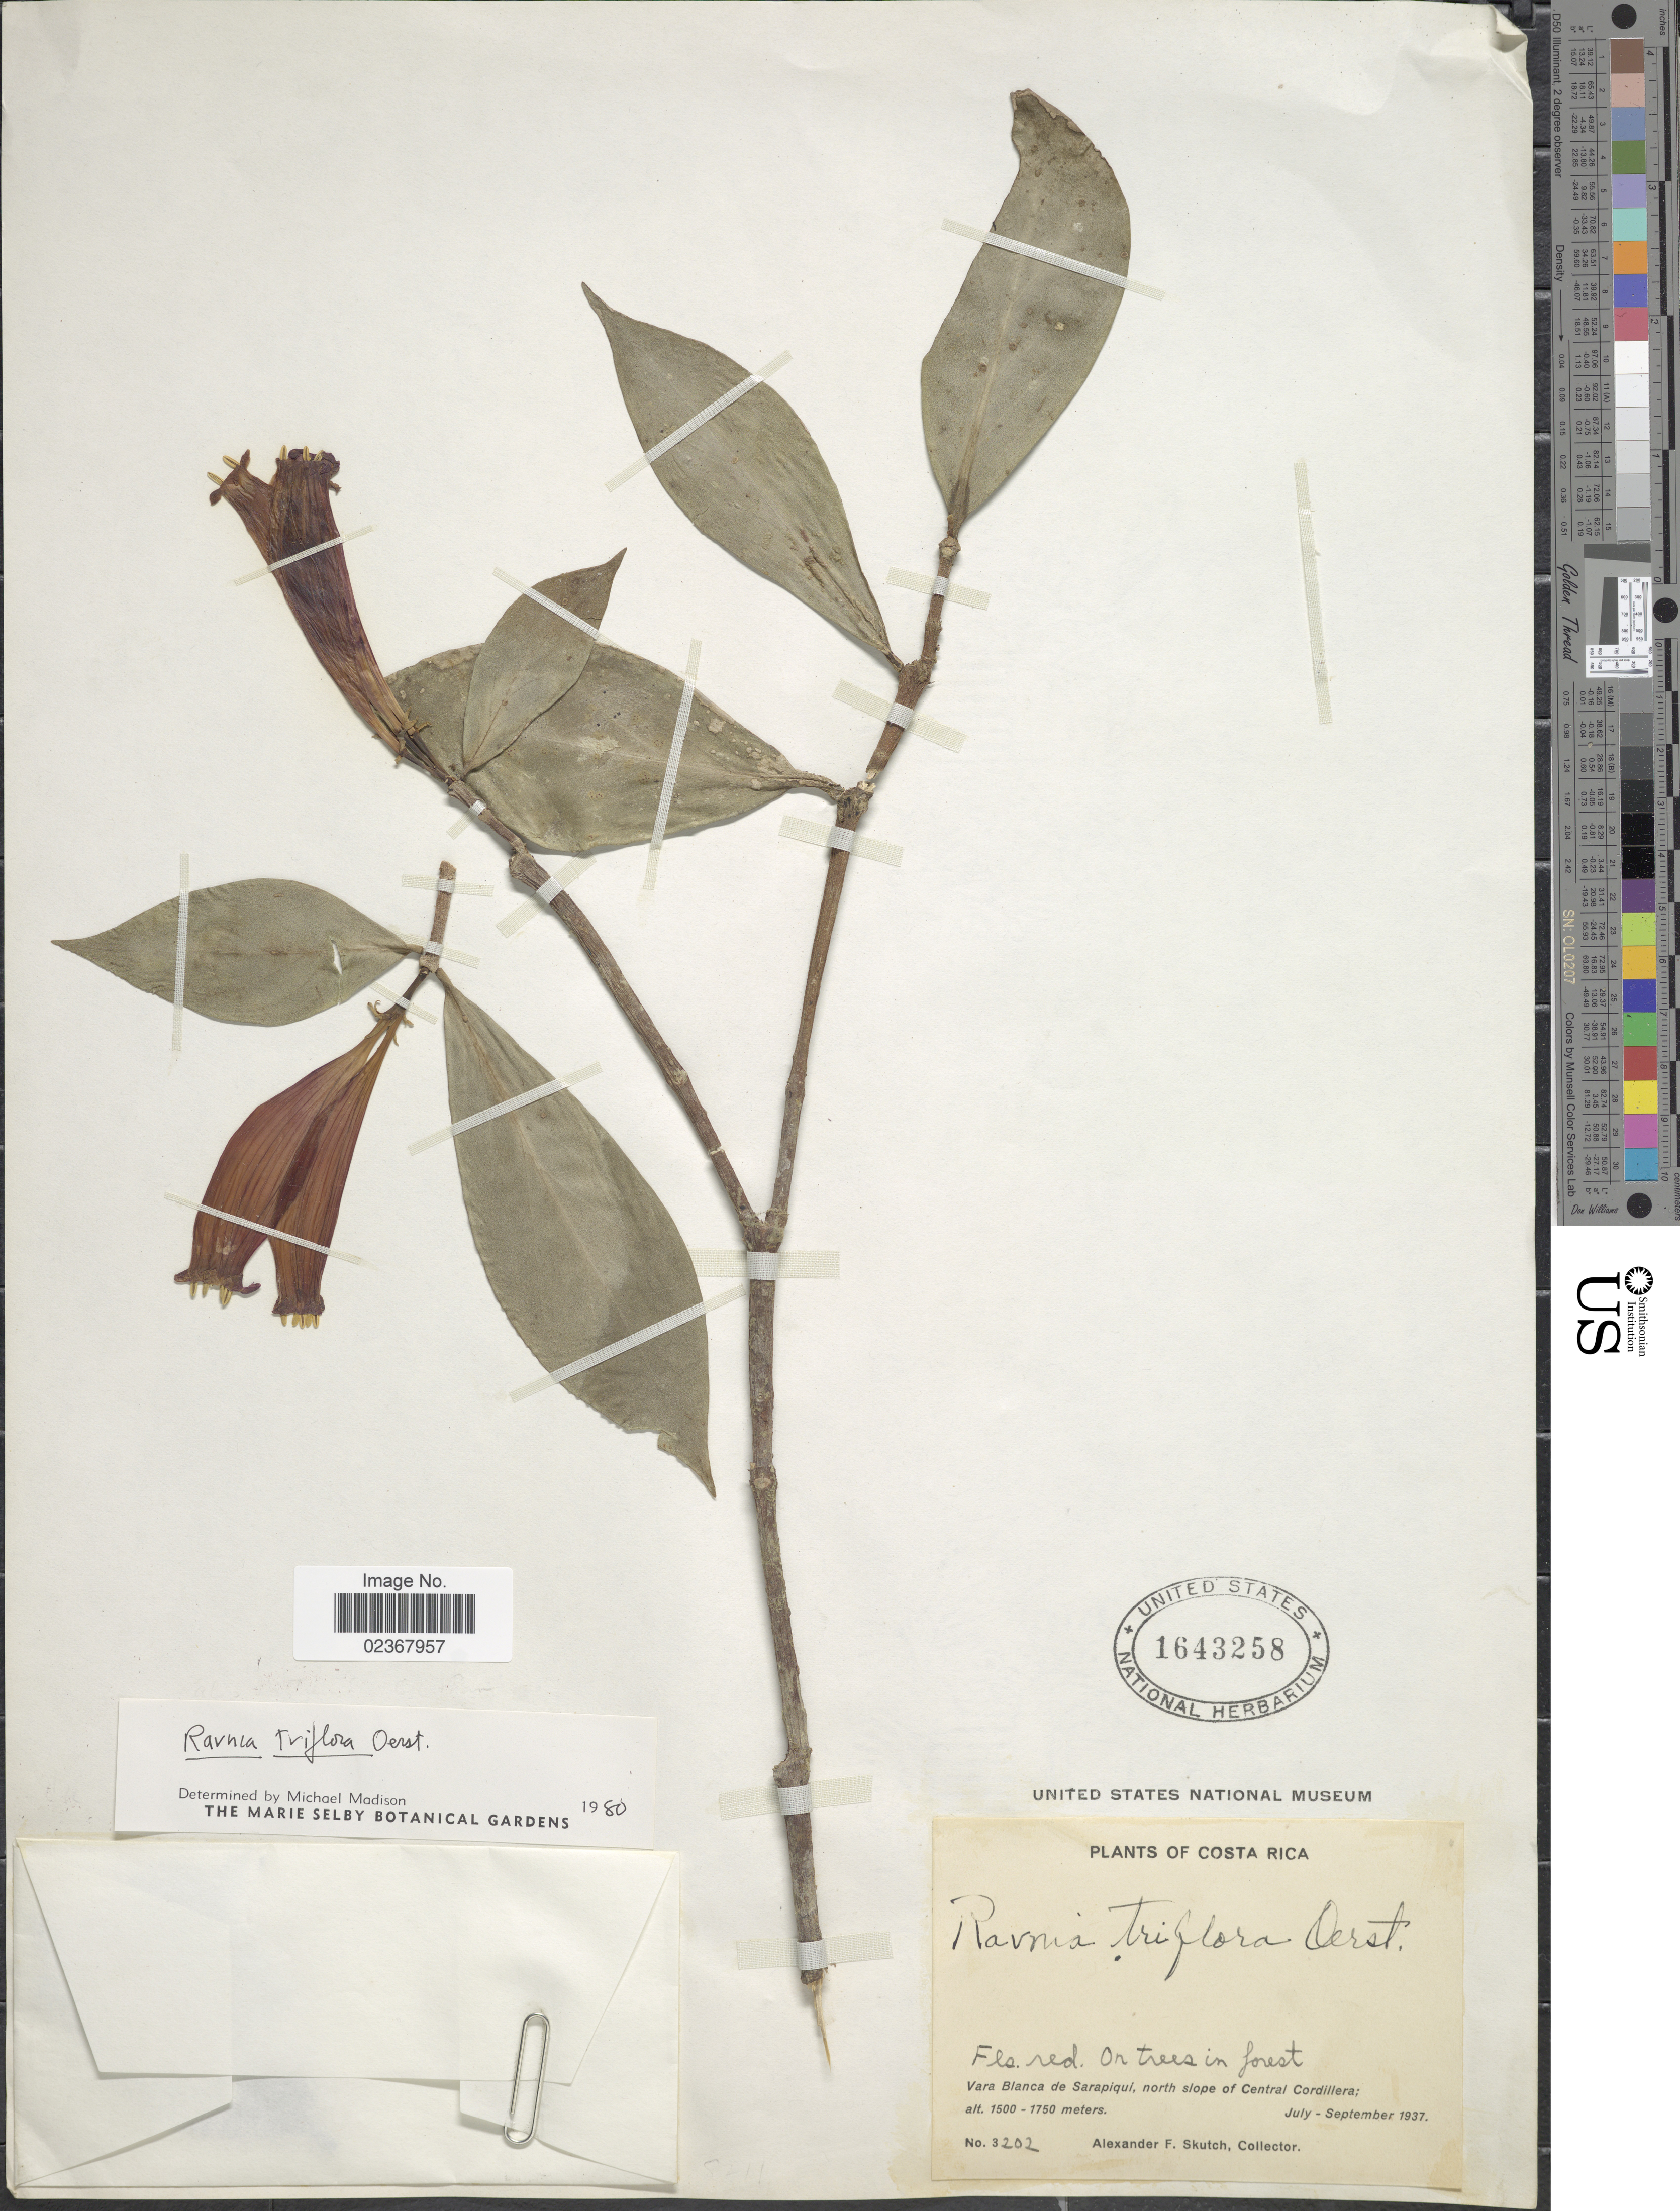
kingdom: Plantae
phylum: Tracheophyta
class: Magnoliopsida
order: Gentianales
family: Rubiaceae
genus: Hillia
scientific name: Hillia triflora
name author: (Oerst.) C.M. Taylor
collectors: A. F. Skutch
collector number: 3202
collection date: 1937-07/1937-09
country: Costa Rica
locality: Vara Blanca de Sarapiqui, north slope of Central Cordillera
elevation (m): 1500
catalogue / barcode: US 1643258